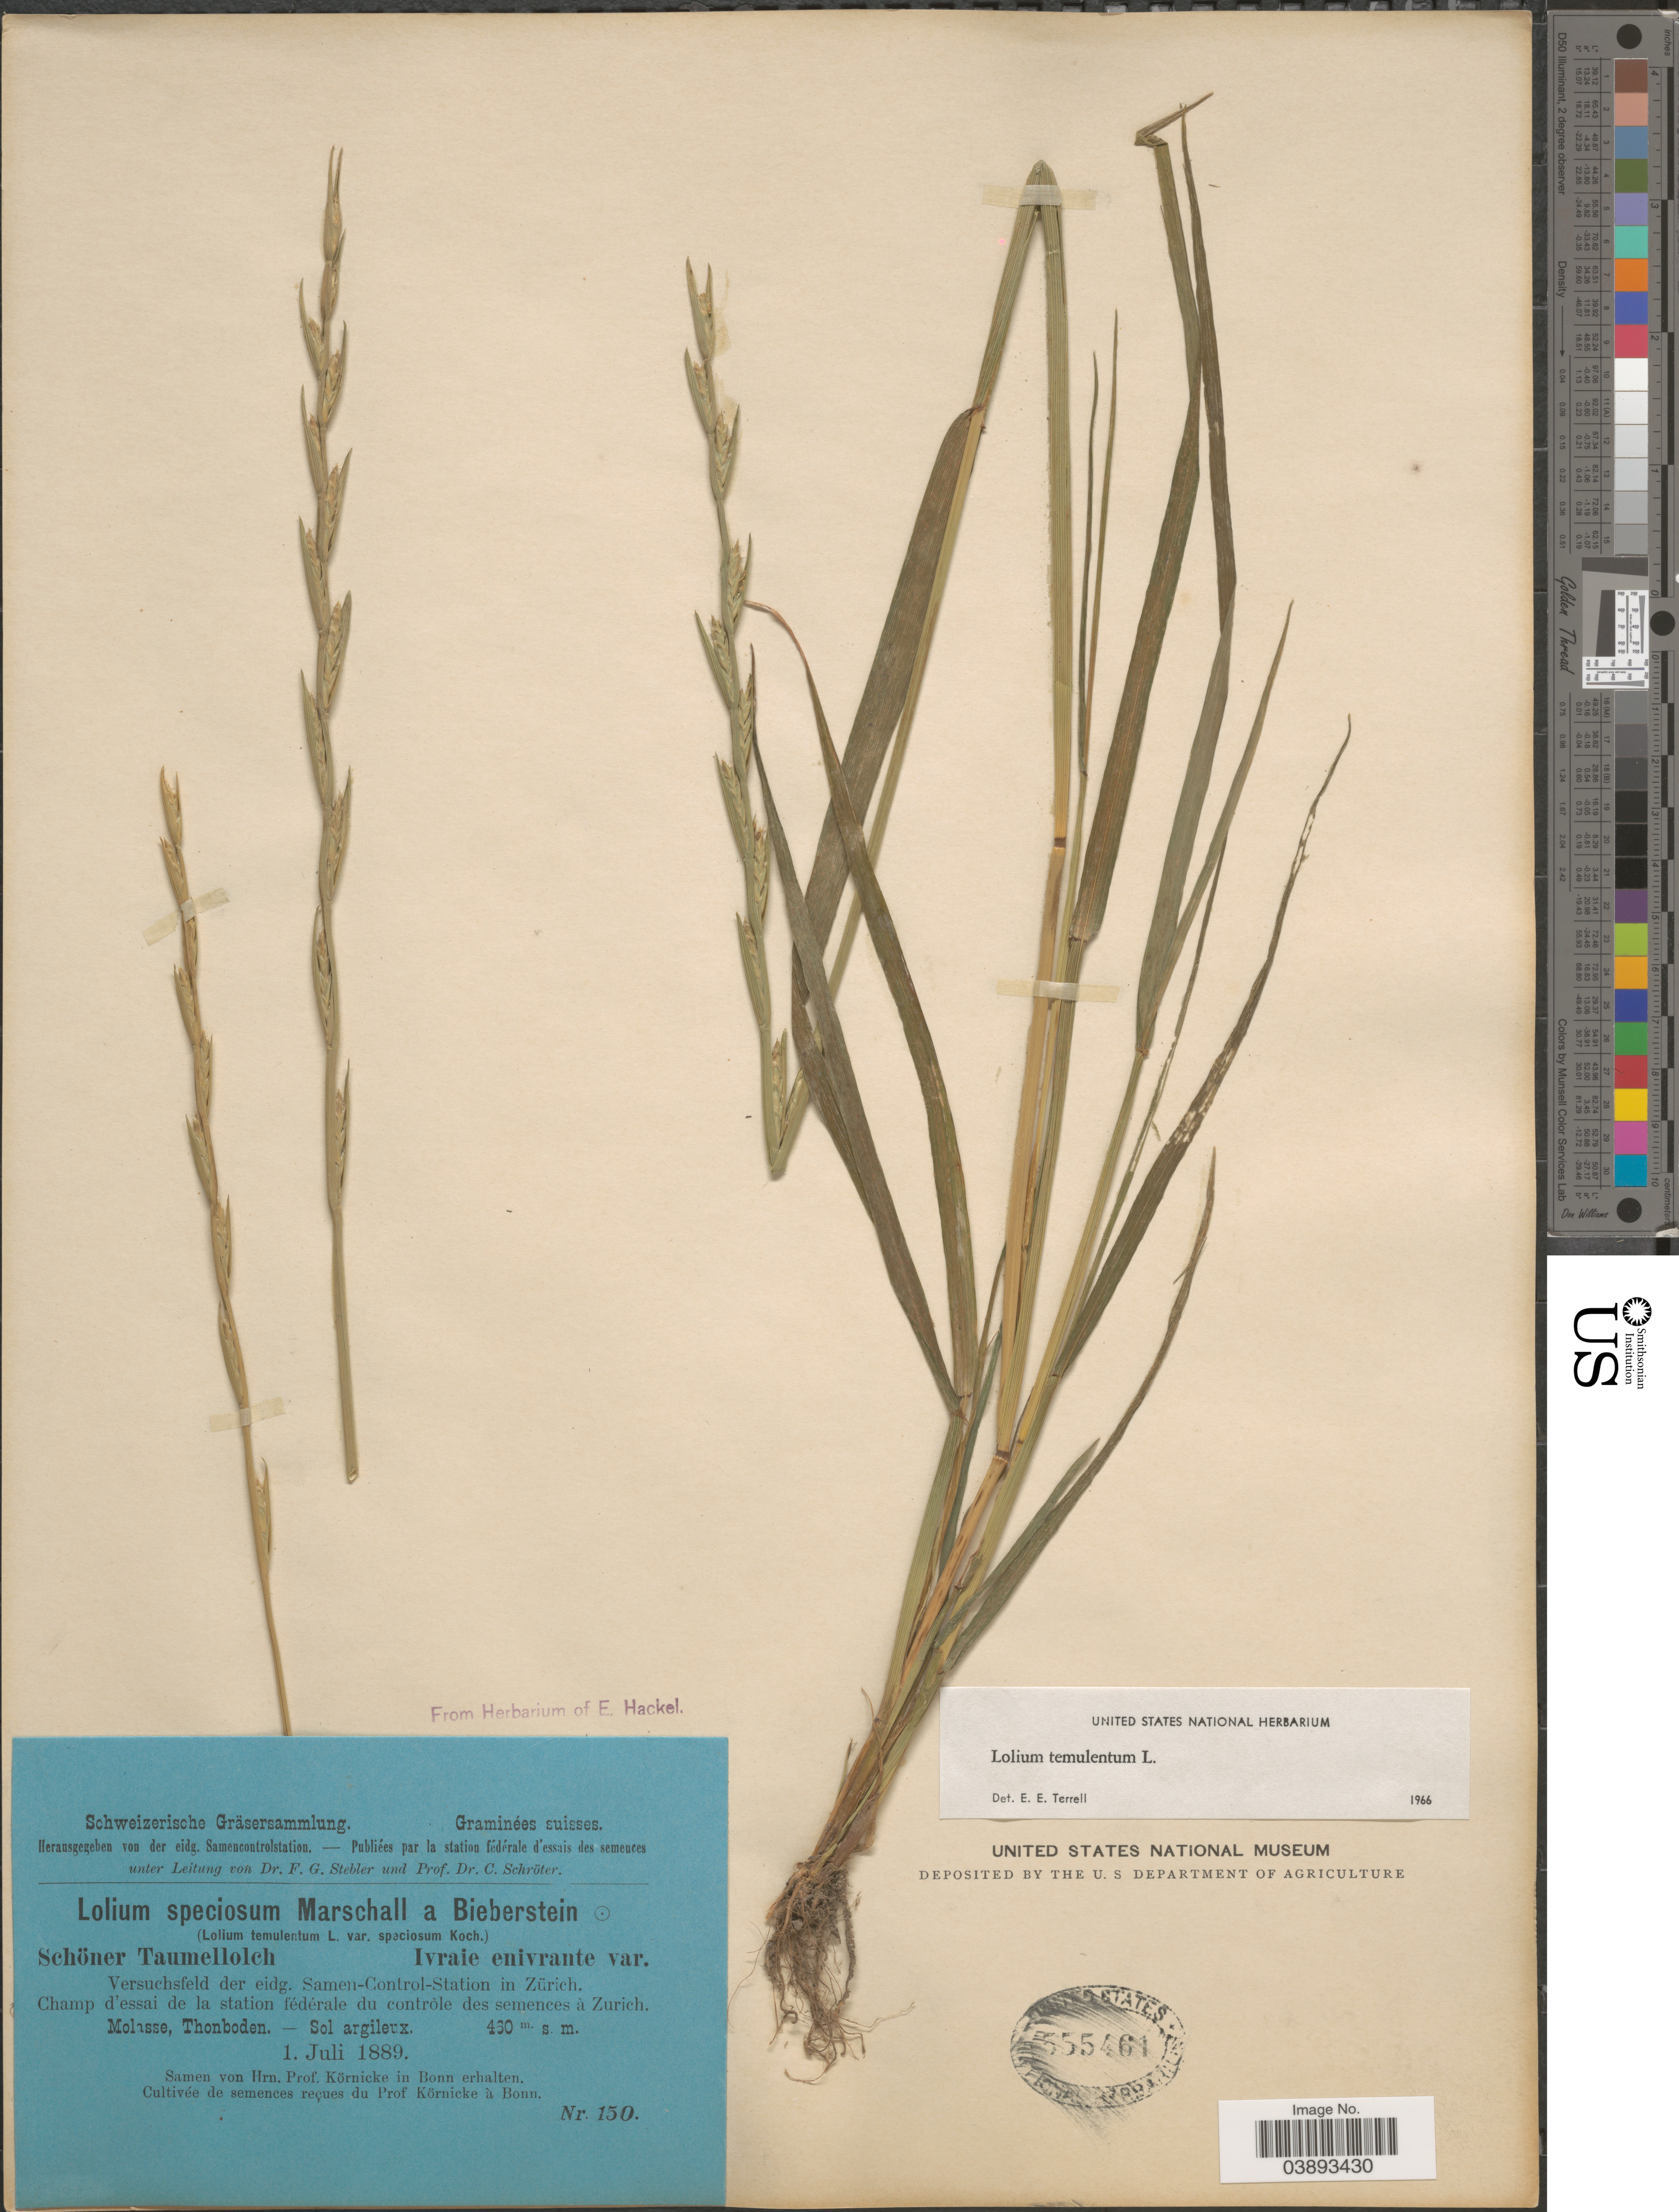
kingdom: Plantae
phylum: Tracheophyta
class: Liliopsida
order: Poales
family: Poaceae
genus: Lolium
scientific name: Lolium temulentum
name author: L.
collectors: Stebler, F.G. & Schröter, C.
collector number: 150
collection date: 1889-07-01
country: Switzerland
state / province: Zurich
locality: Suisses. Versuchsfeld der eidg. Samen-Control-Station in Zürich. Champ d'essai de la station fédérale du controle des semences à Zurich.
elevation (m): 460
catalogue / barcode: US 555461